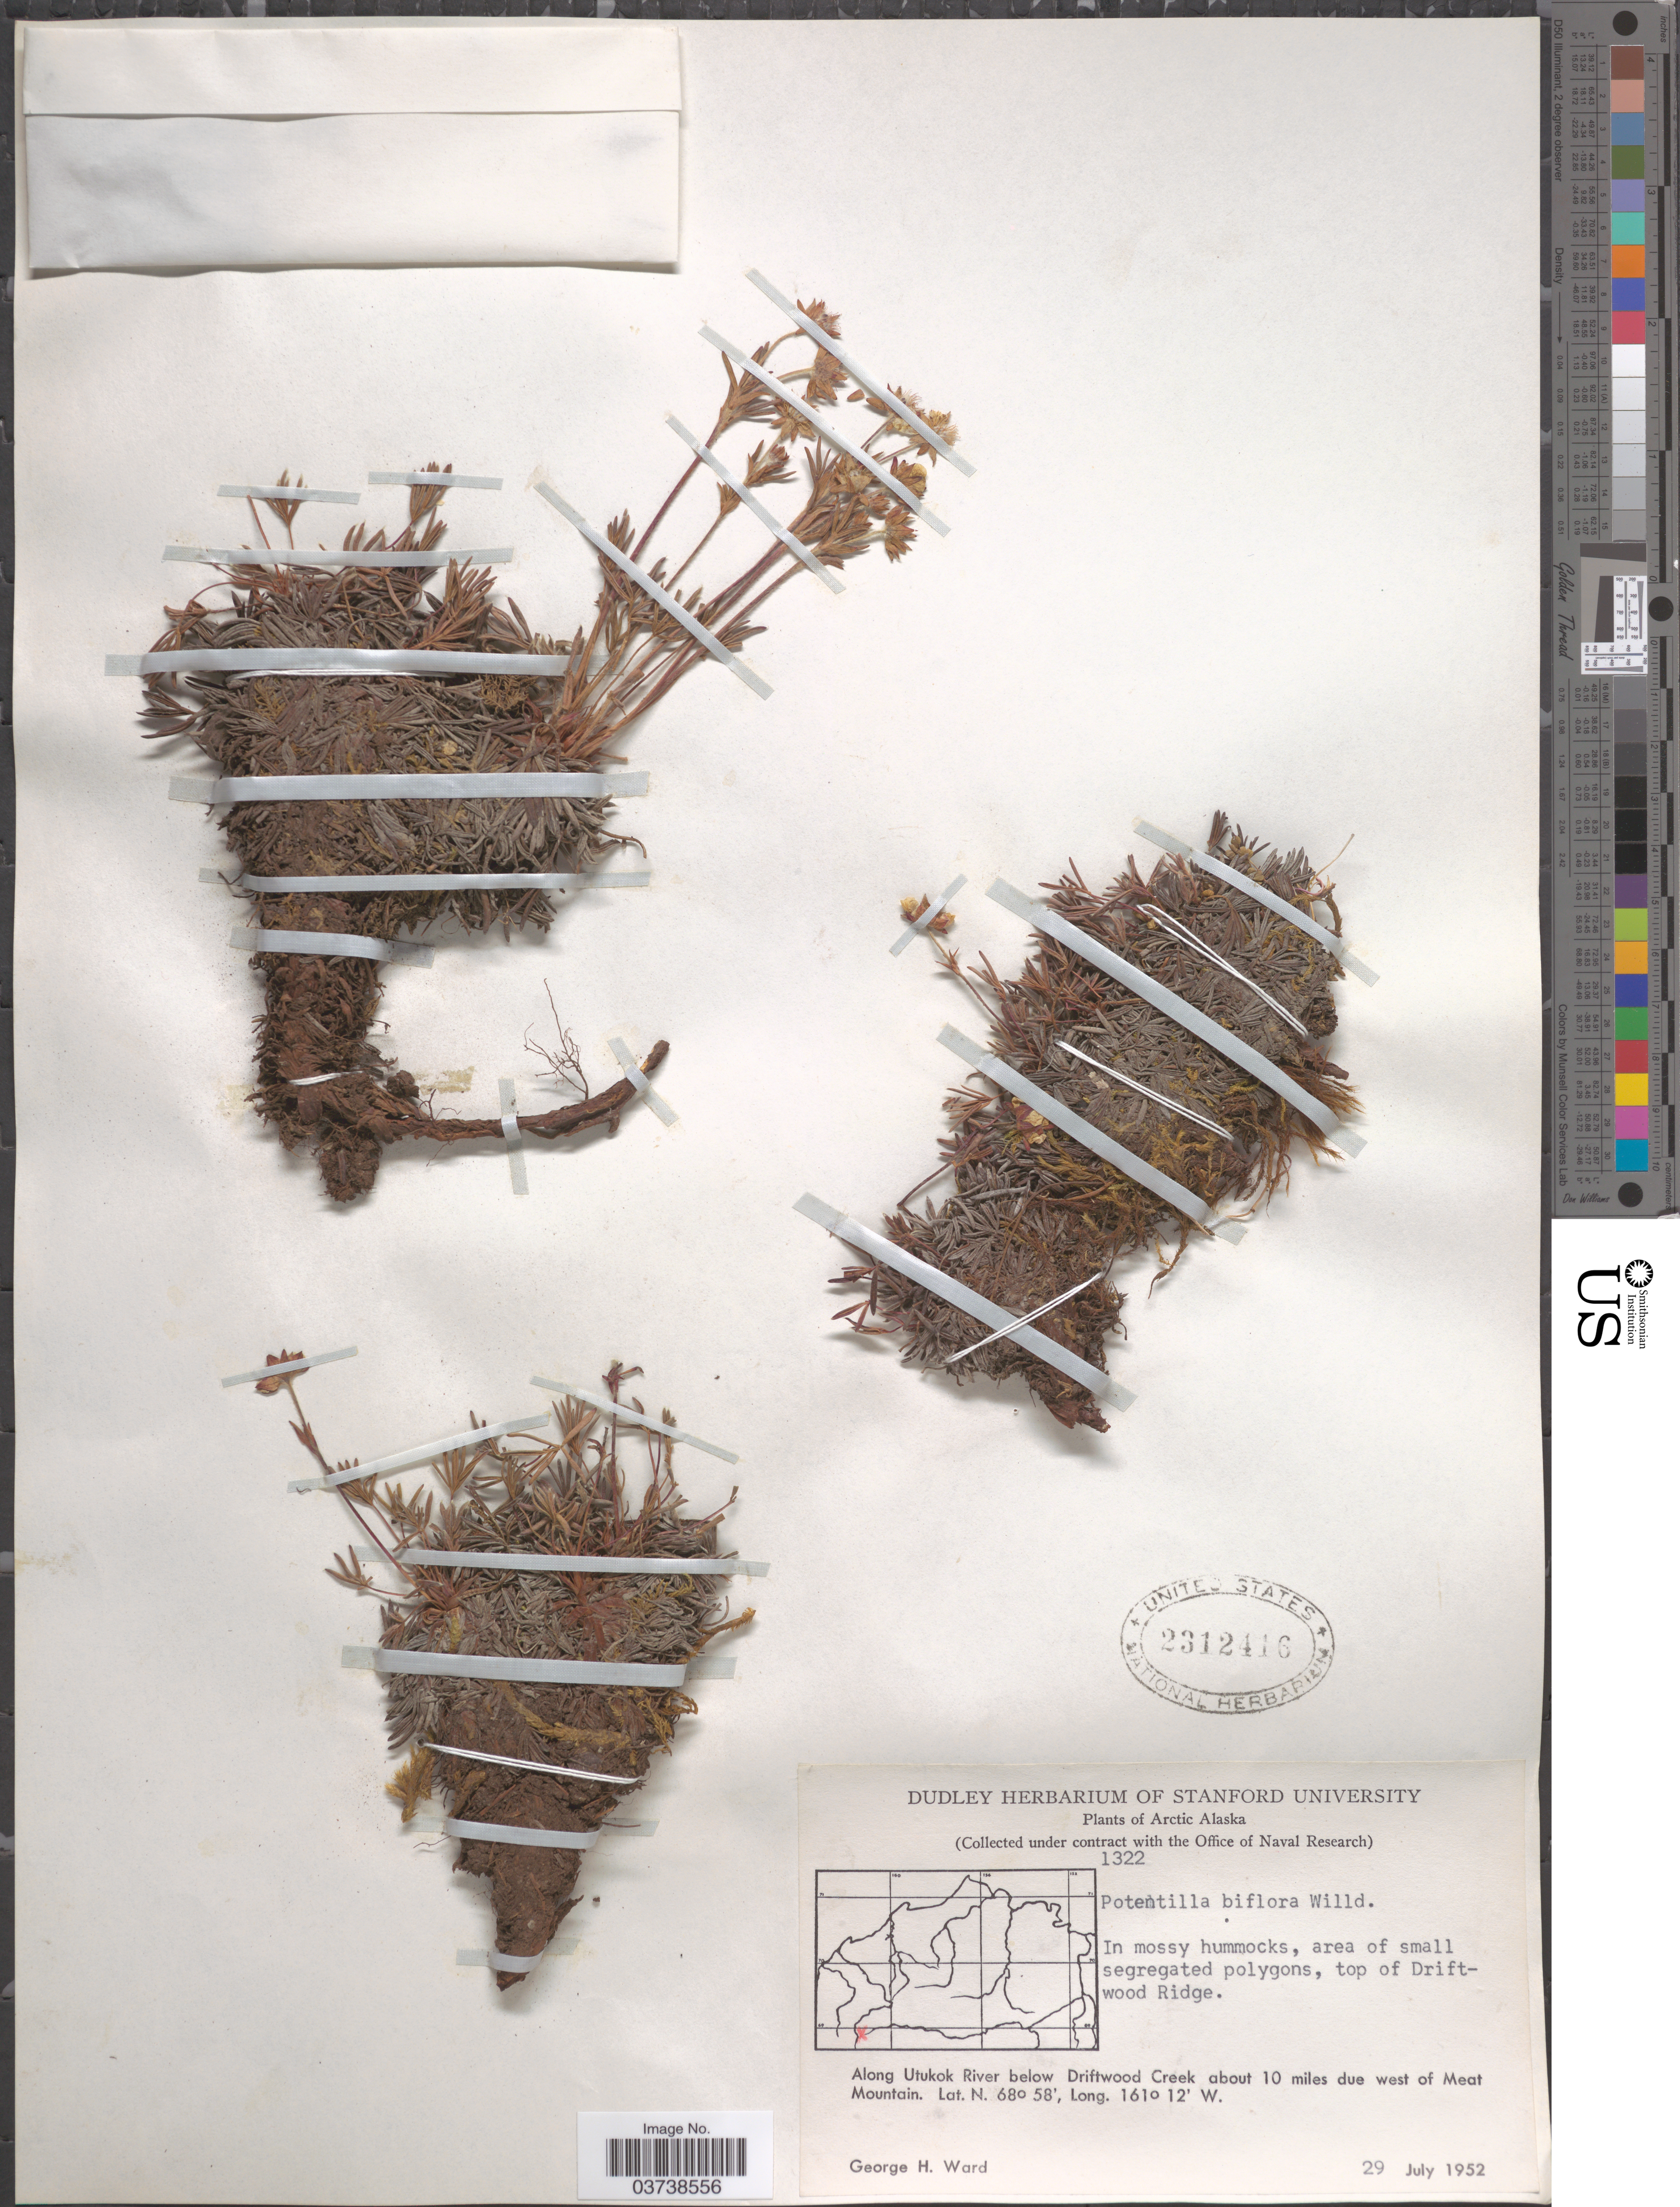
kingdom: Plantae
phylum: Tracheophyta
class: Magnoliopsida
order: Rosales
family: Rosaceae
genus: Potentilla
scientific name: Potentilla biflora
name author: Willd. ex Schltdl.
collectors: G. H. Ward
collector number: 1322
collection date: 1952-07-29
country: United States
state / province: Alaska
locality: Arctic Alaska. Top of Driftwood Ridge. Along Utukok River below Driftwood Creek about 10 miles due west of Meat Mountain.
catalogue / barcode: US 2312416